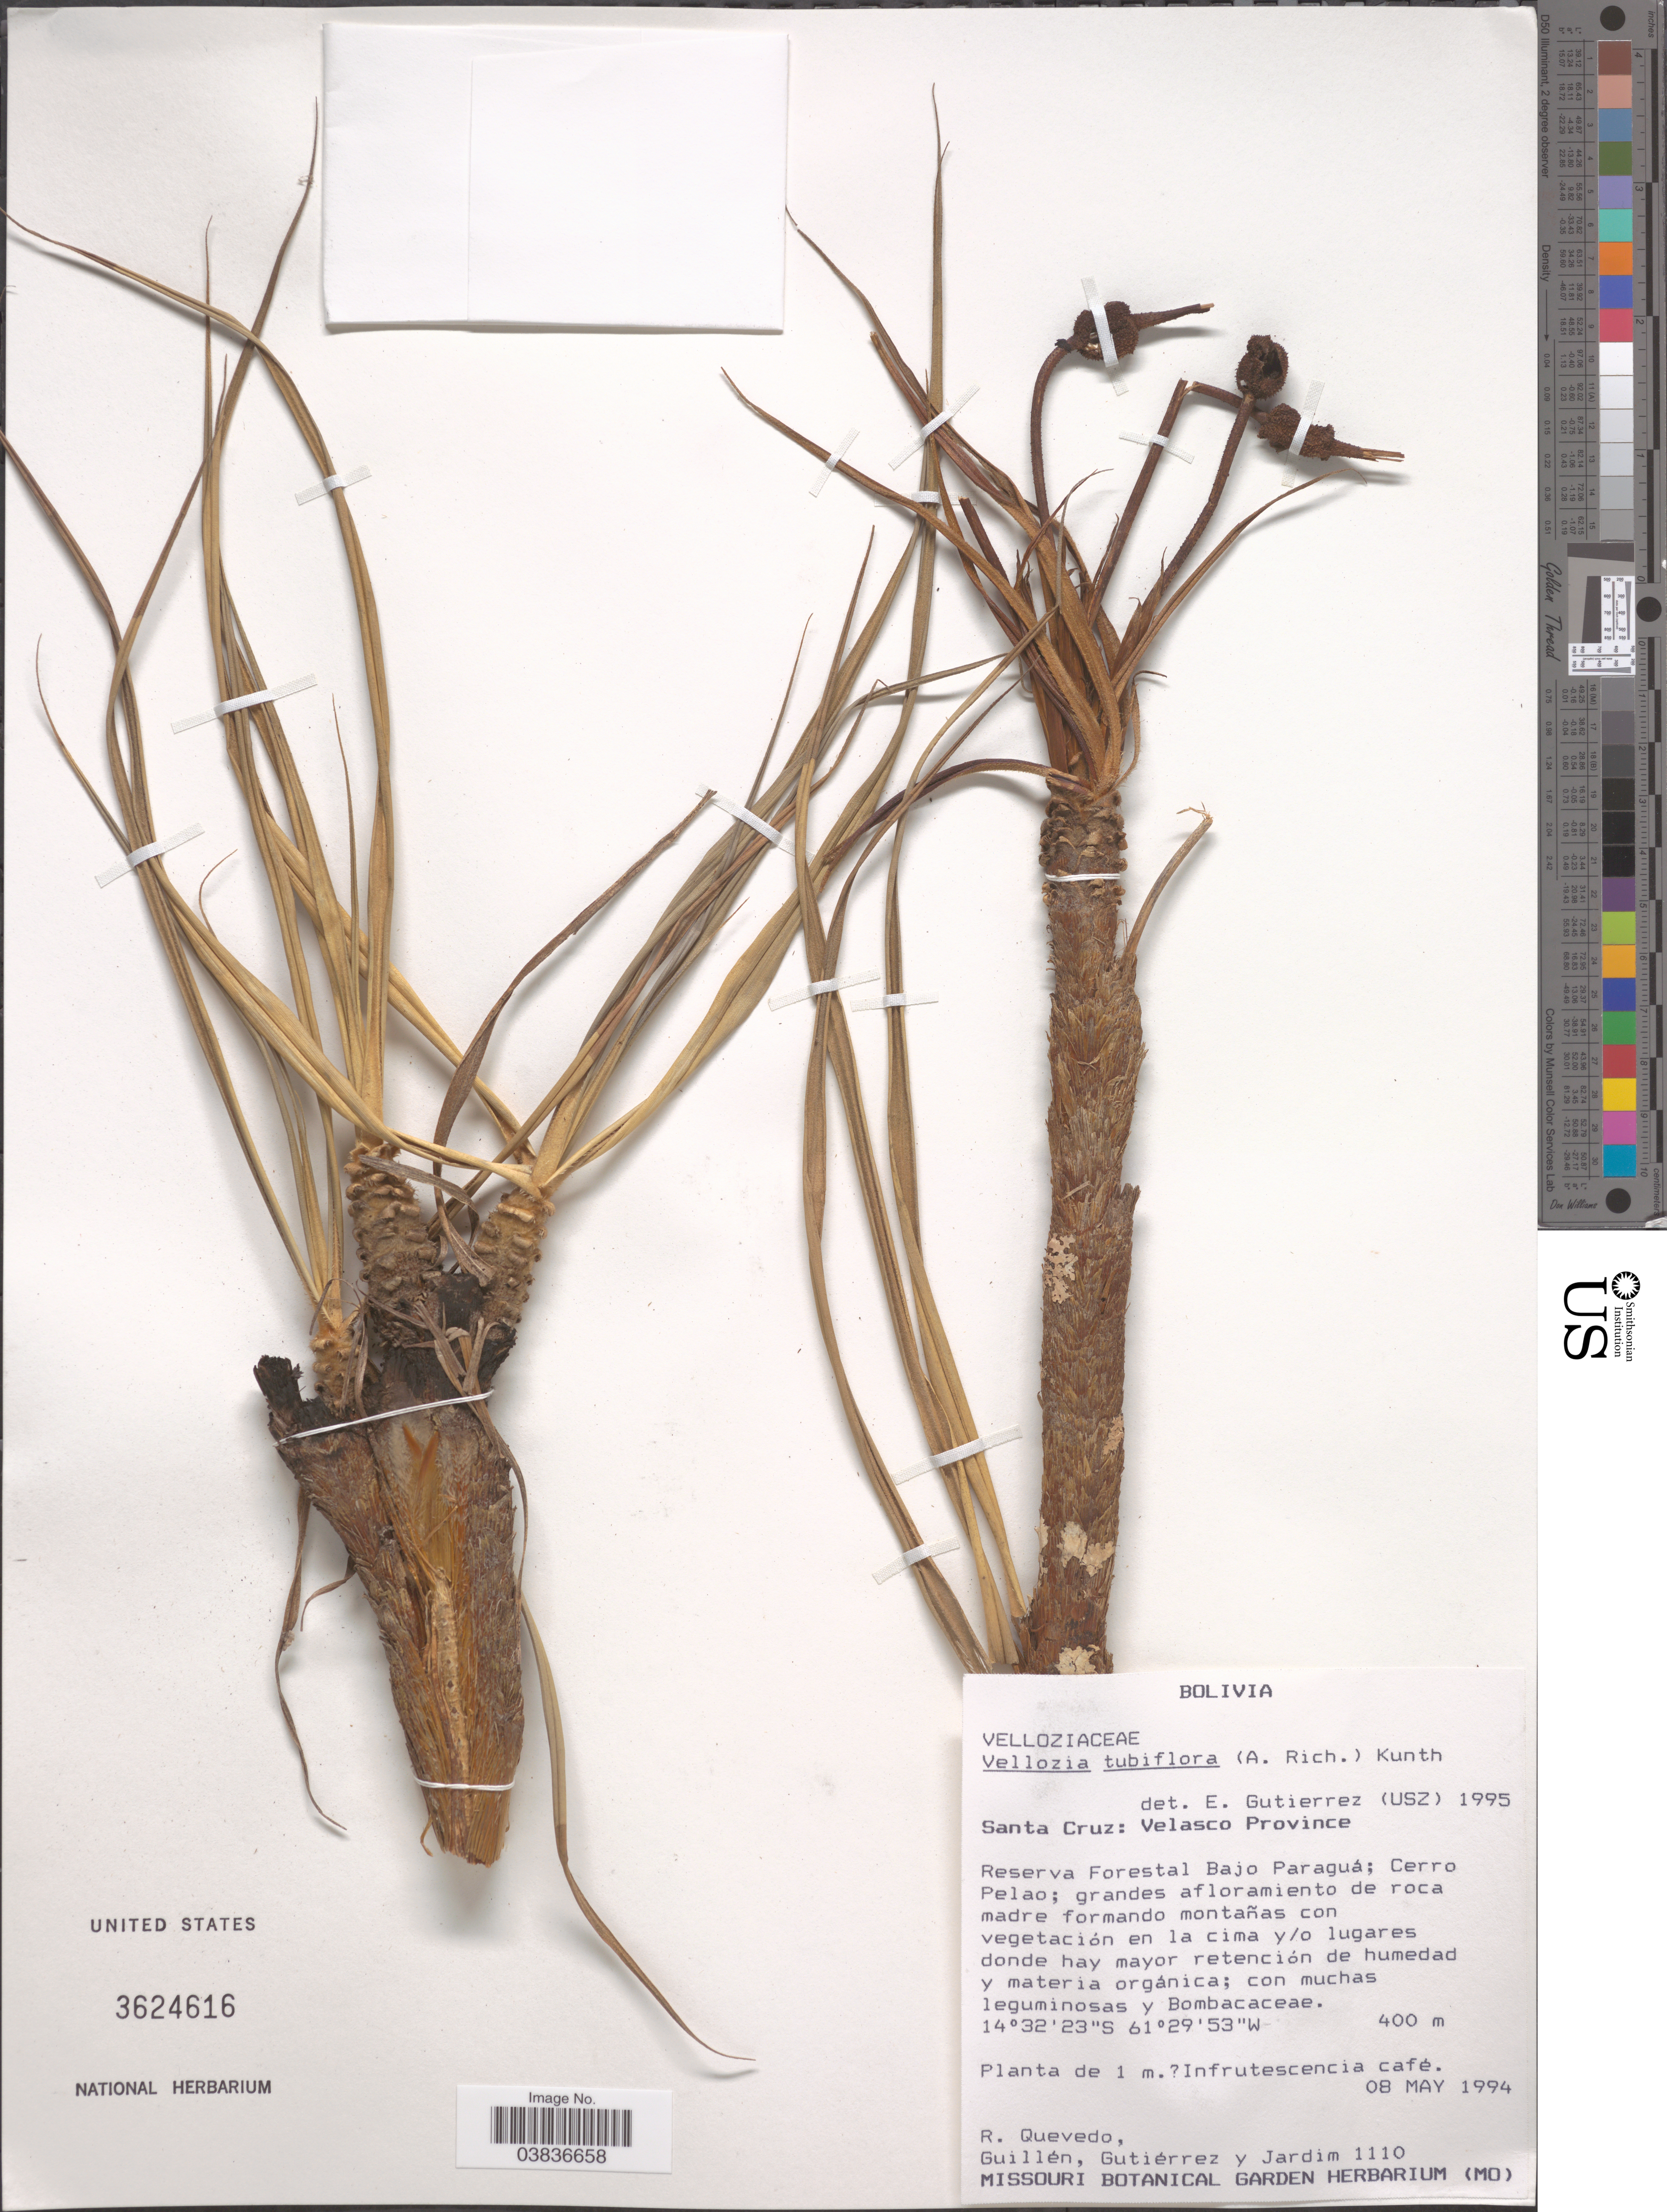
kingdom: Plantae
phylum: Tracheophyta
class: Liliopsida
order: Pandanales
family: Velloziaceae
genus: Vellozia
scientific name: Vellozia tubiflora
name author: (A. Rich.) Kunth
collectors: R. Quevedo, -- Guillen, Gutiérrez, -- & Jardim, --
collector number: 1110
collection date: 1994-05-08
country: Bolivia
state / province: Santa Cruz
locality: Velasco Province. Reserva Forestal Bajo Paraguá; Cerro Pelao.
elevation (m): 400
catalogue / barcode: US 3624616